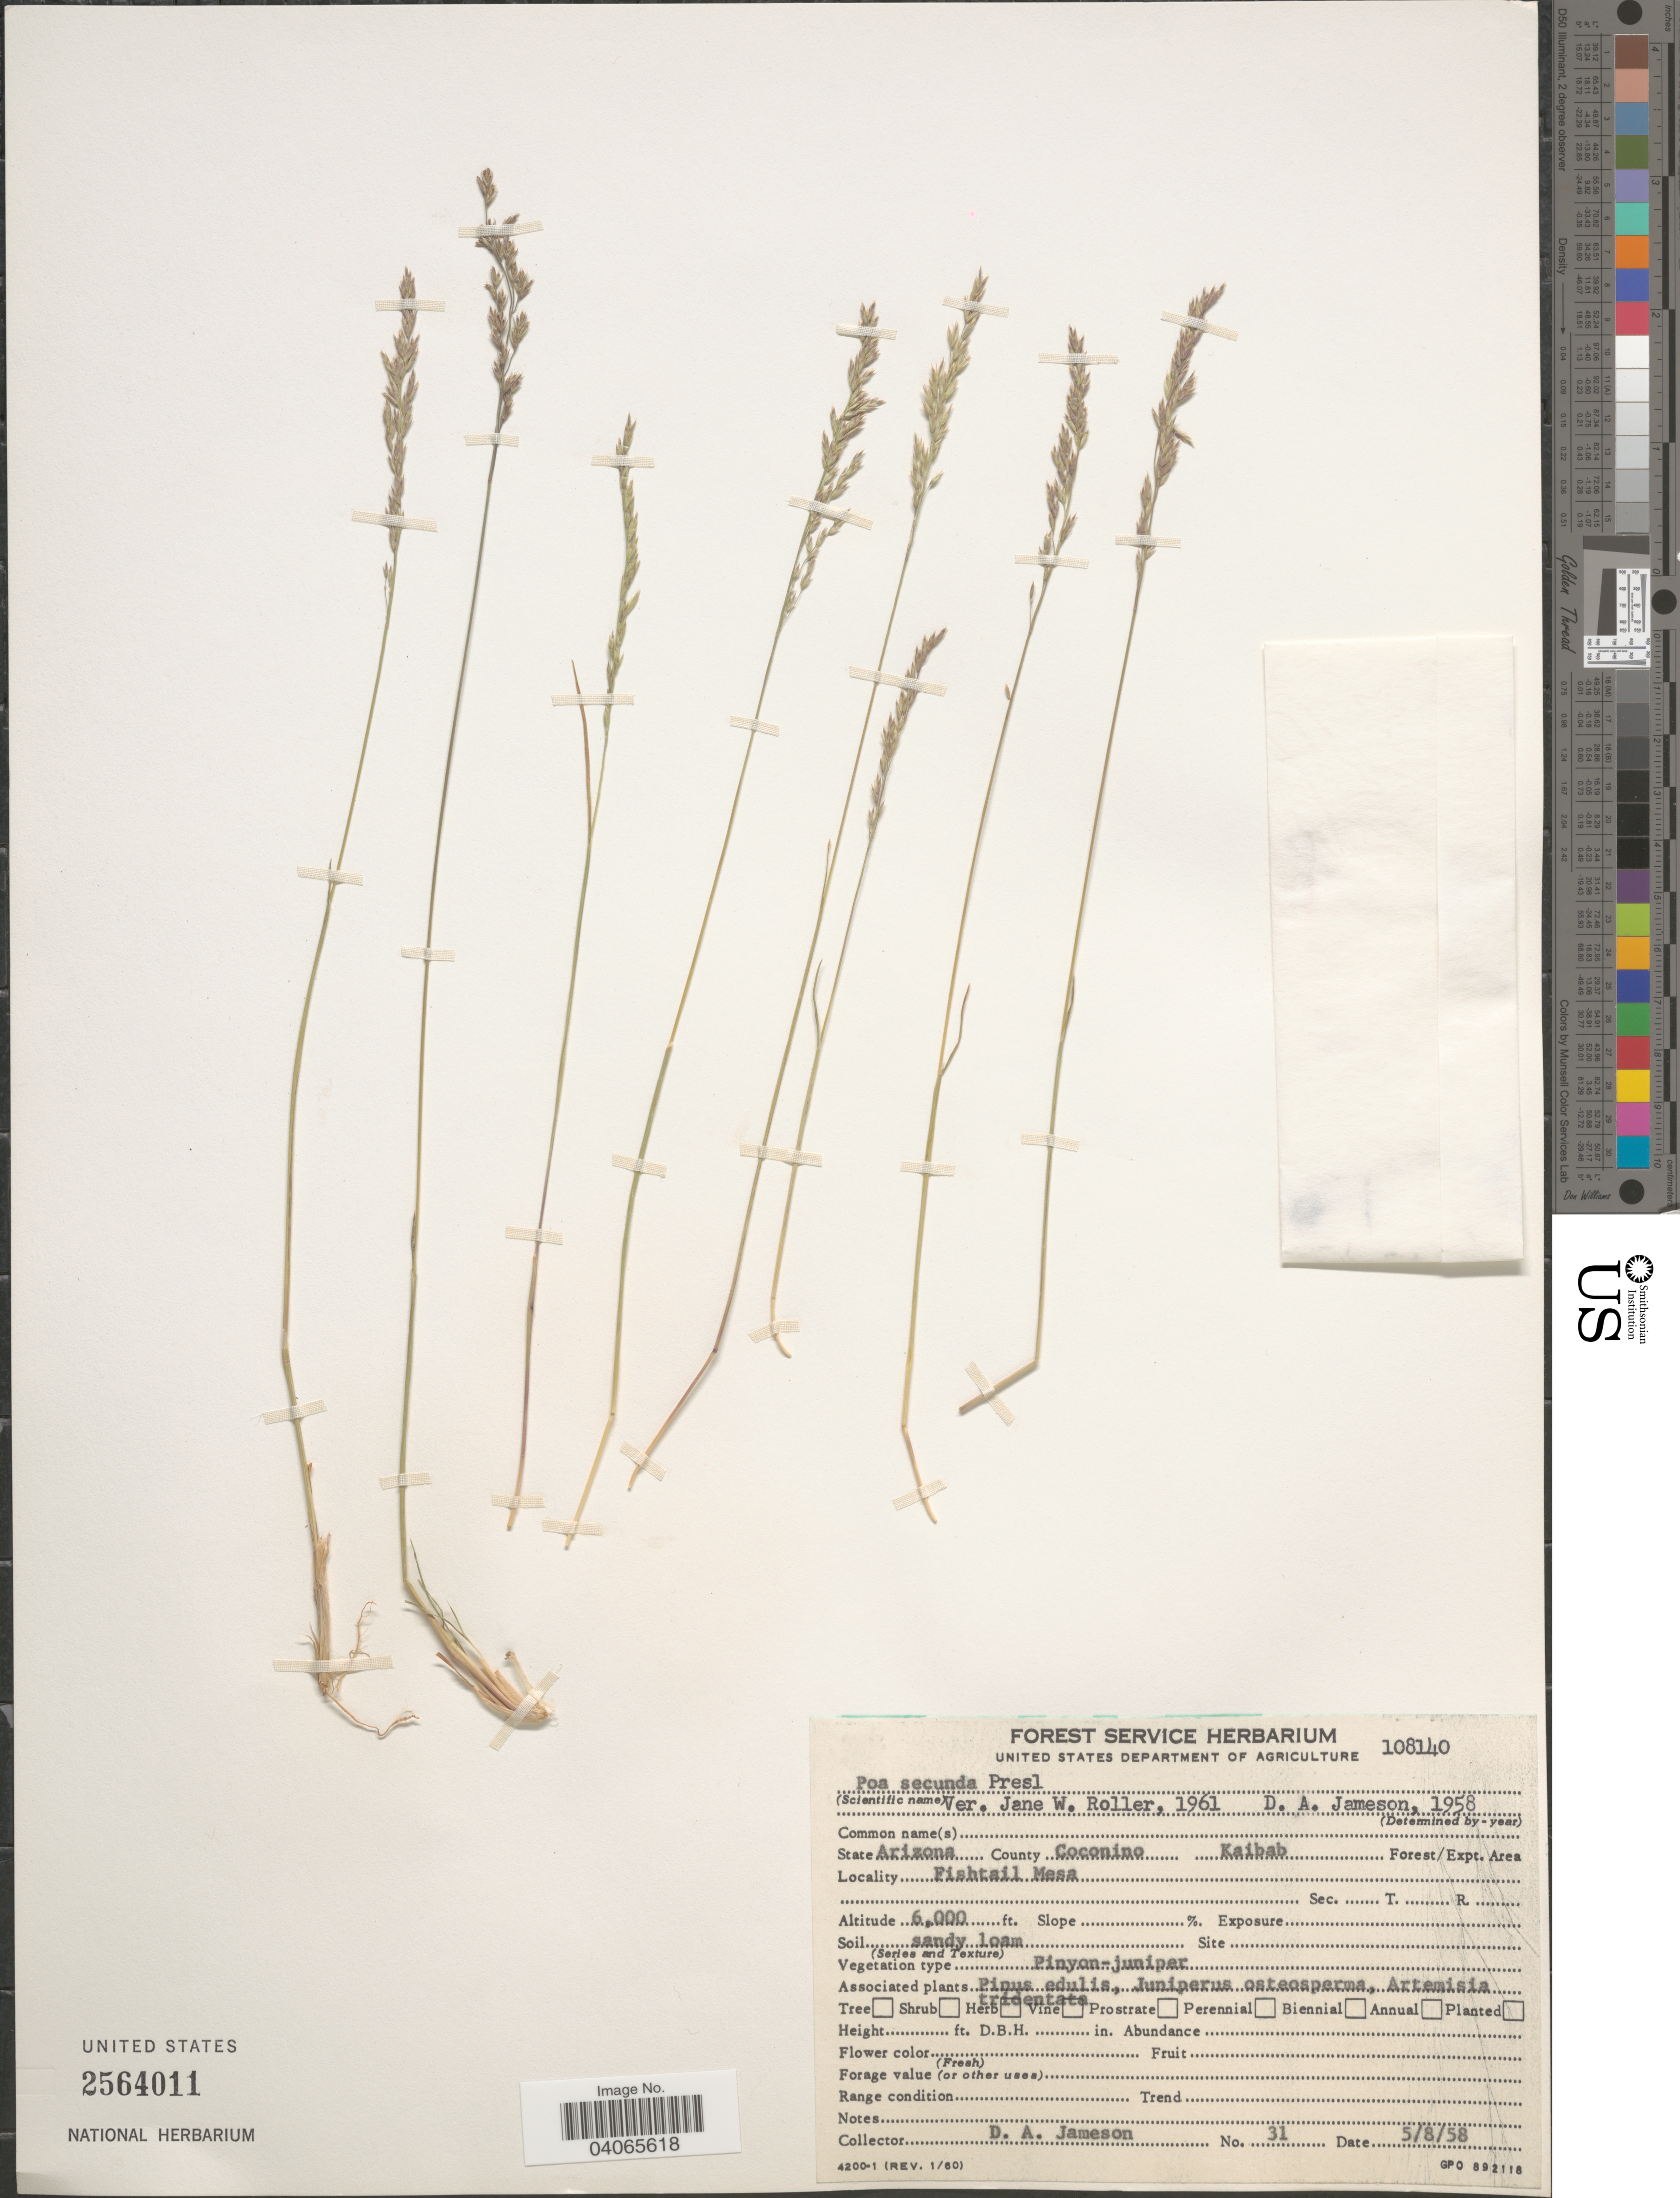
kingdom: Plantae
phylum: Tracheophyta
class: Liliopsida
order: Poales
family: Poaceae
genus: Poa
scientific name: Poa secunda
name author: J. Presl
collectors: D. Jameson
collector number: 31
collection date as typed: Transcribed d/m/y: 8/5/58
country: United States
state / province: Arizona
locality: County Coconino. Kaibab Forest/Expt. Area. Fishtail Mesa.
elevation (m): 1829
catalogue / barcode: US 2564011